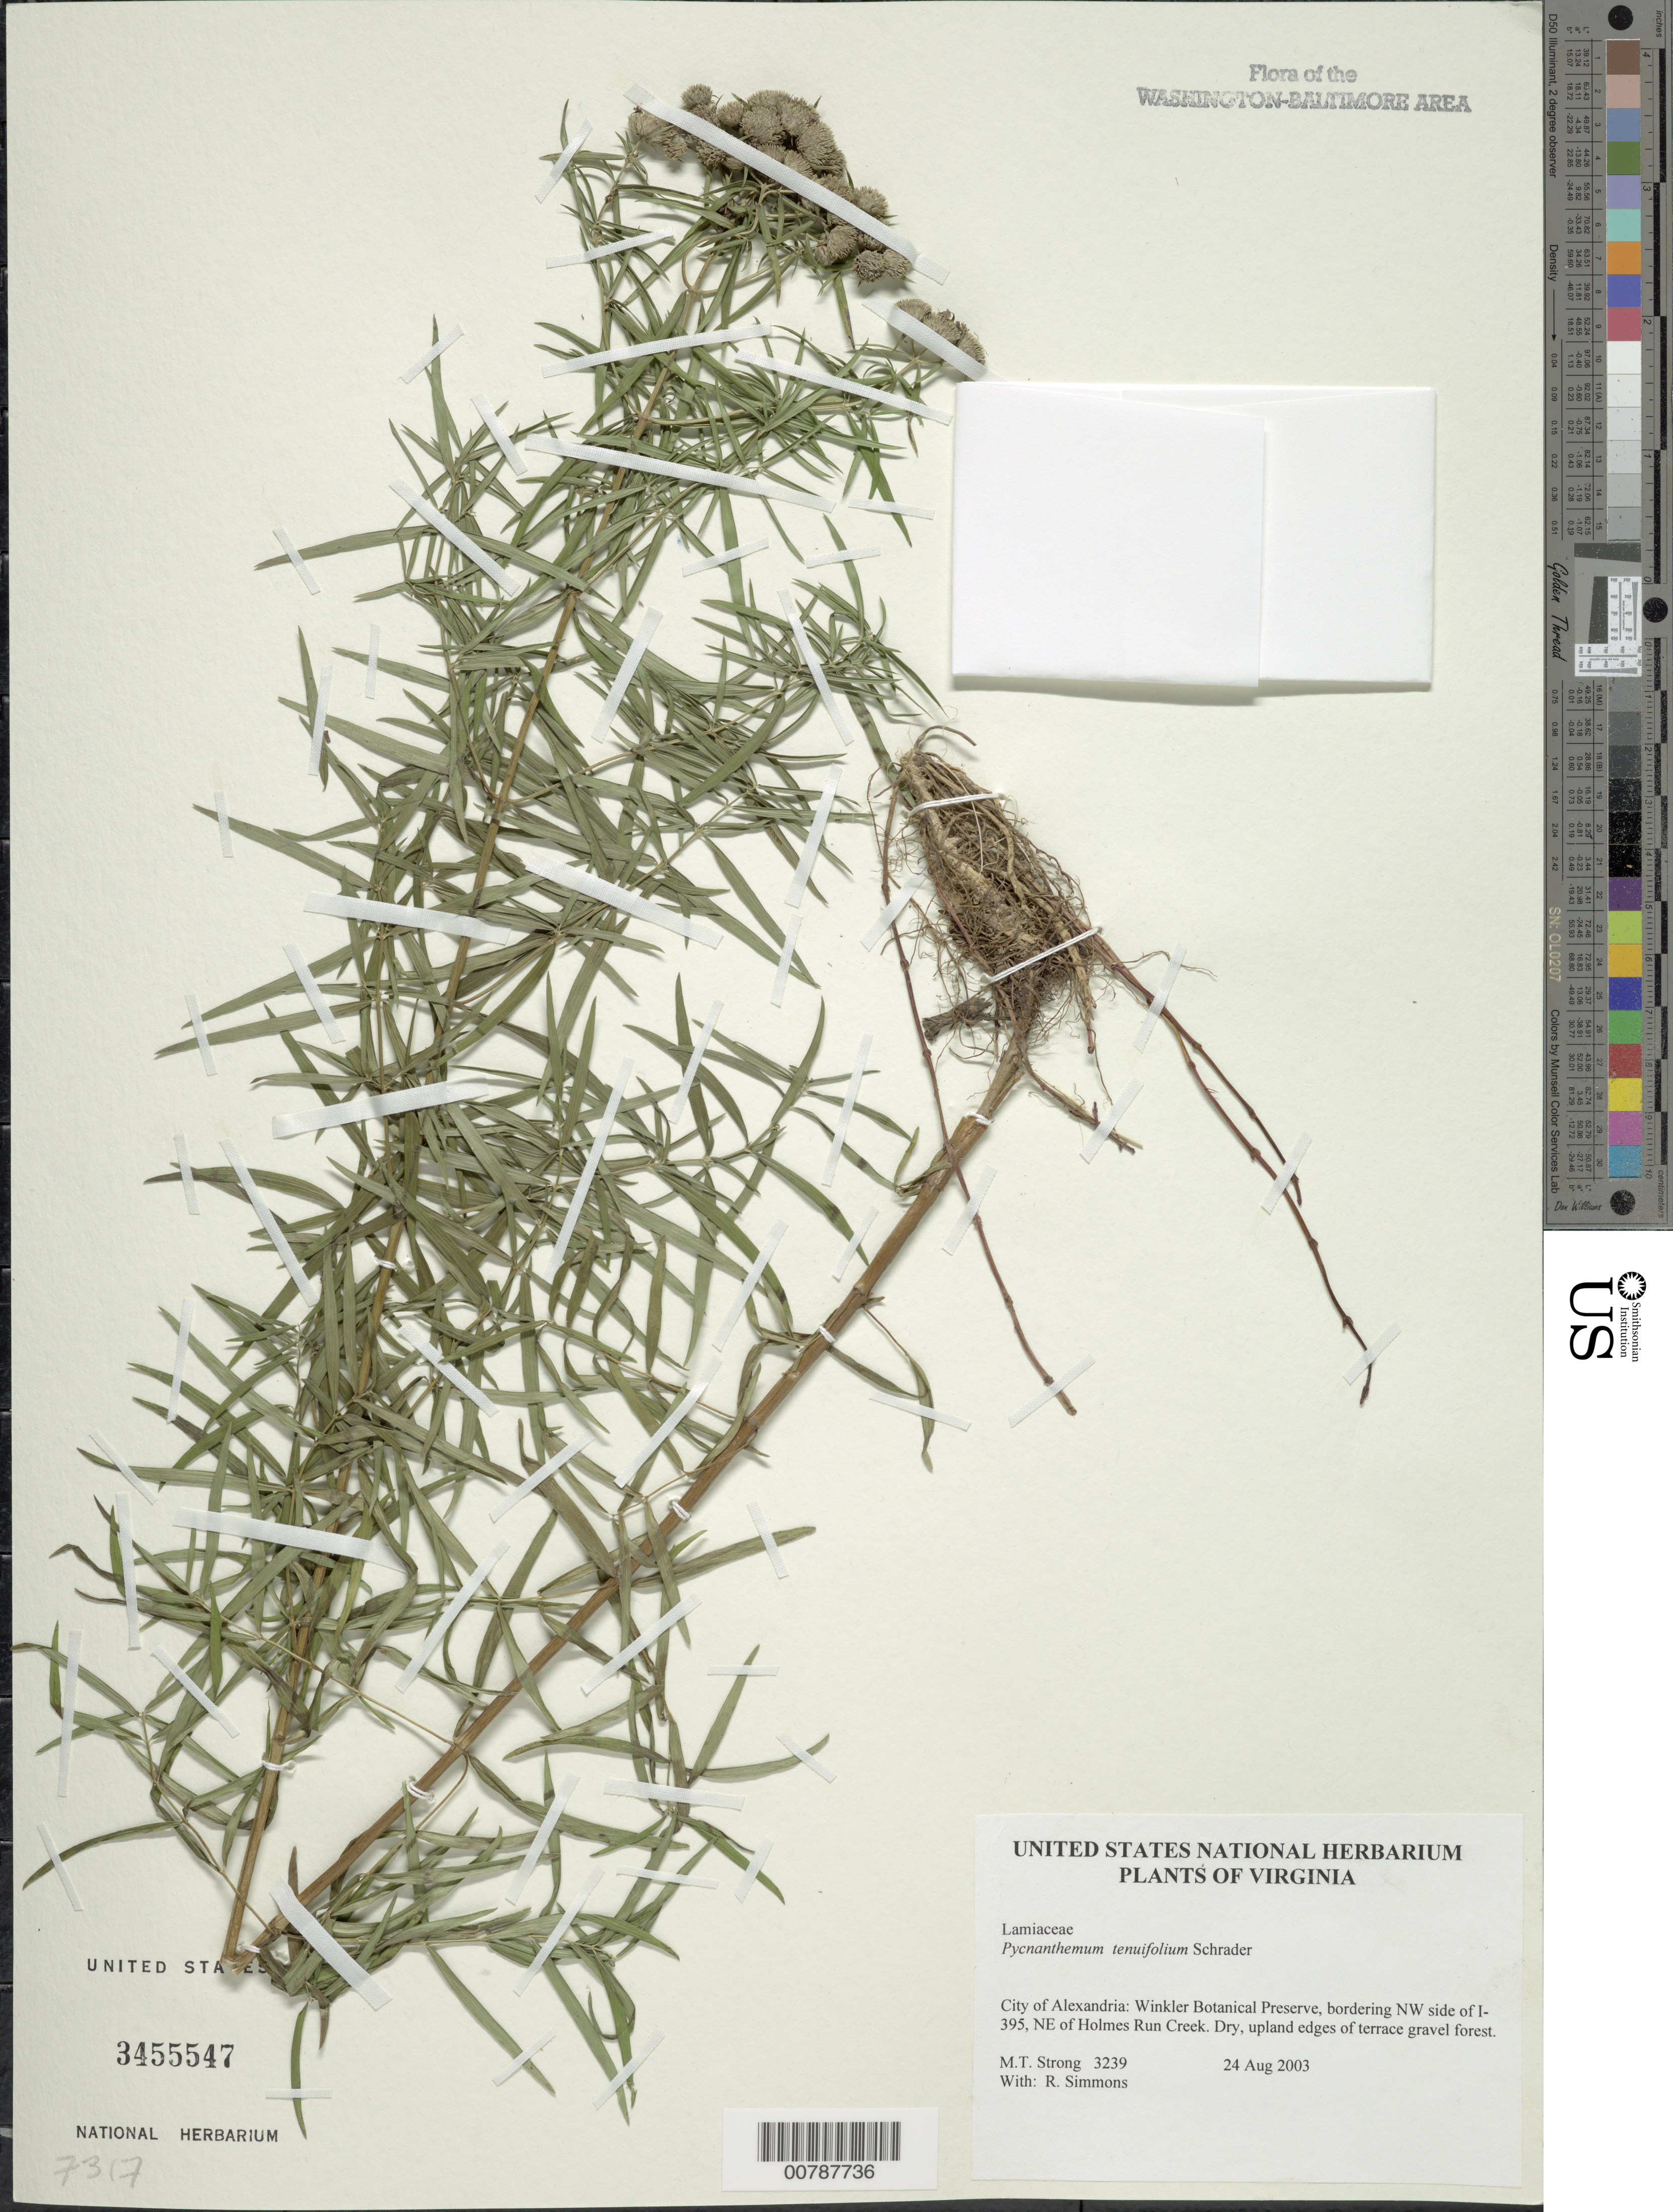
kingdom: Plantae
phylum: Tracheophyta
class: Magnoliopsida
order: Lamiales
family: Lamiaceae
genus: Pycnanthemum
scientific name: Pycnanthemum tenuifolium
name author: Schrad.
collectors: M. T. Strong & R. Simmons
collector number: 3239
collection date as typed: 24 Aug 2003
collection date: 2003-08-24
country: United States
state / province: Virginia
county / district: City of Alexandria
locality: Winkler Botanical Preserve, bordering NW side of I-395, NE of Holmes Run Creek.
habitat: Dry, upland edges of terrace gravel forest.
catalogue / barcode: US 3455547